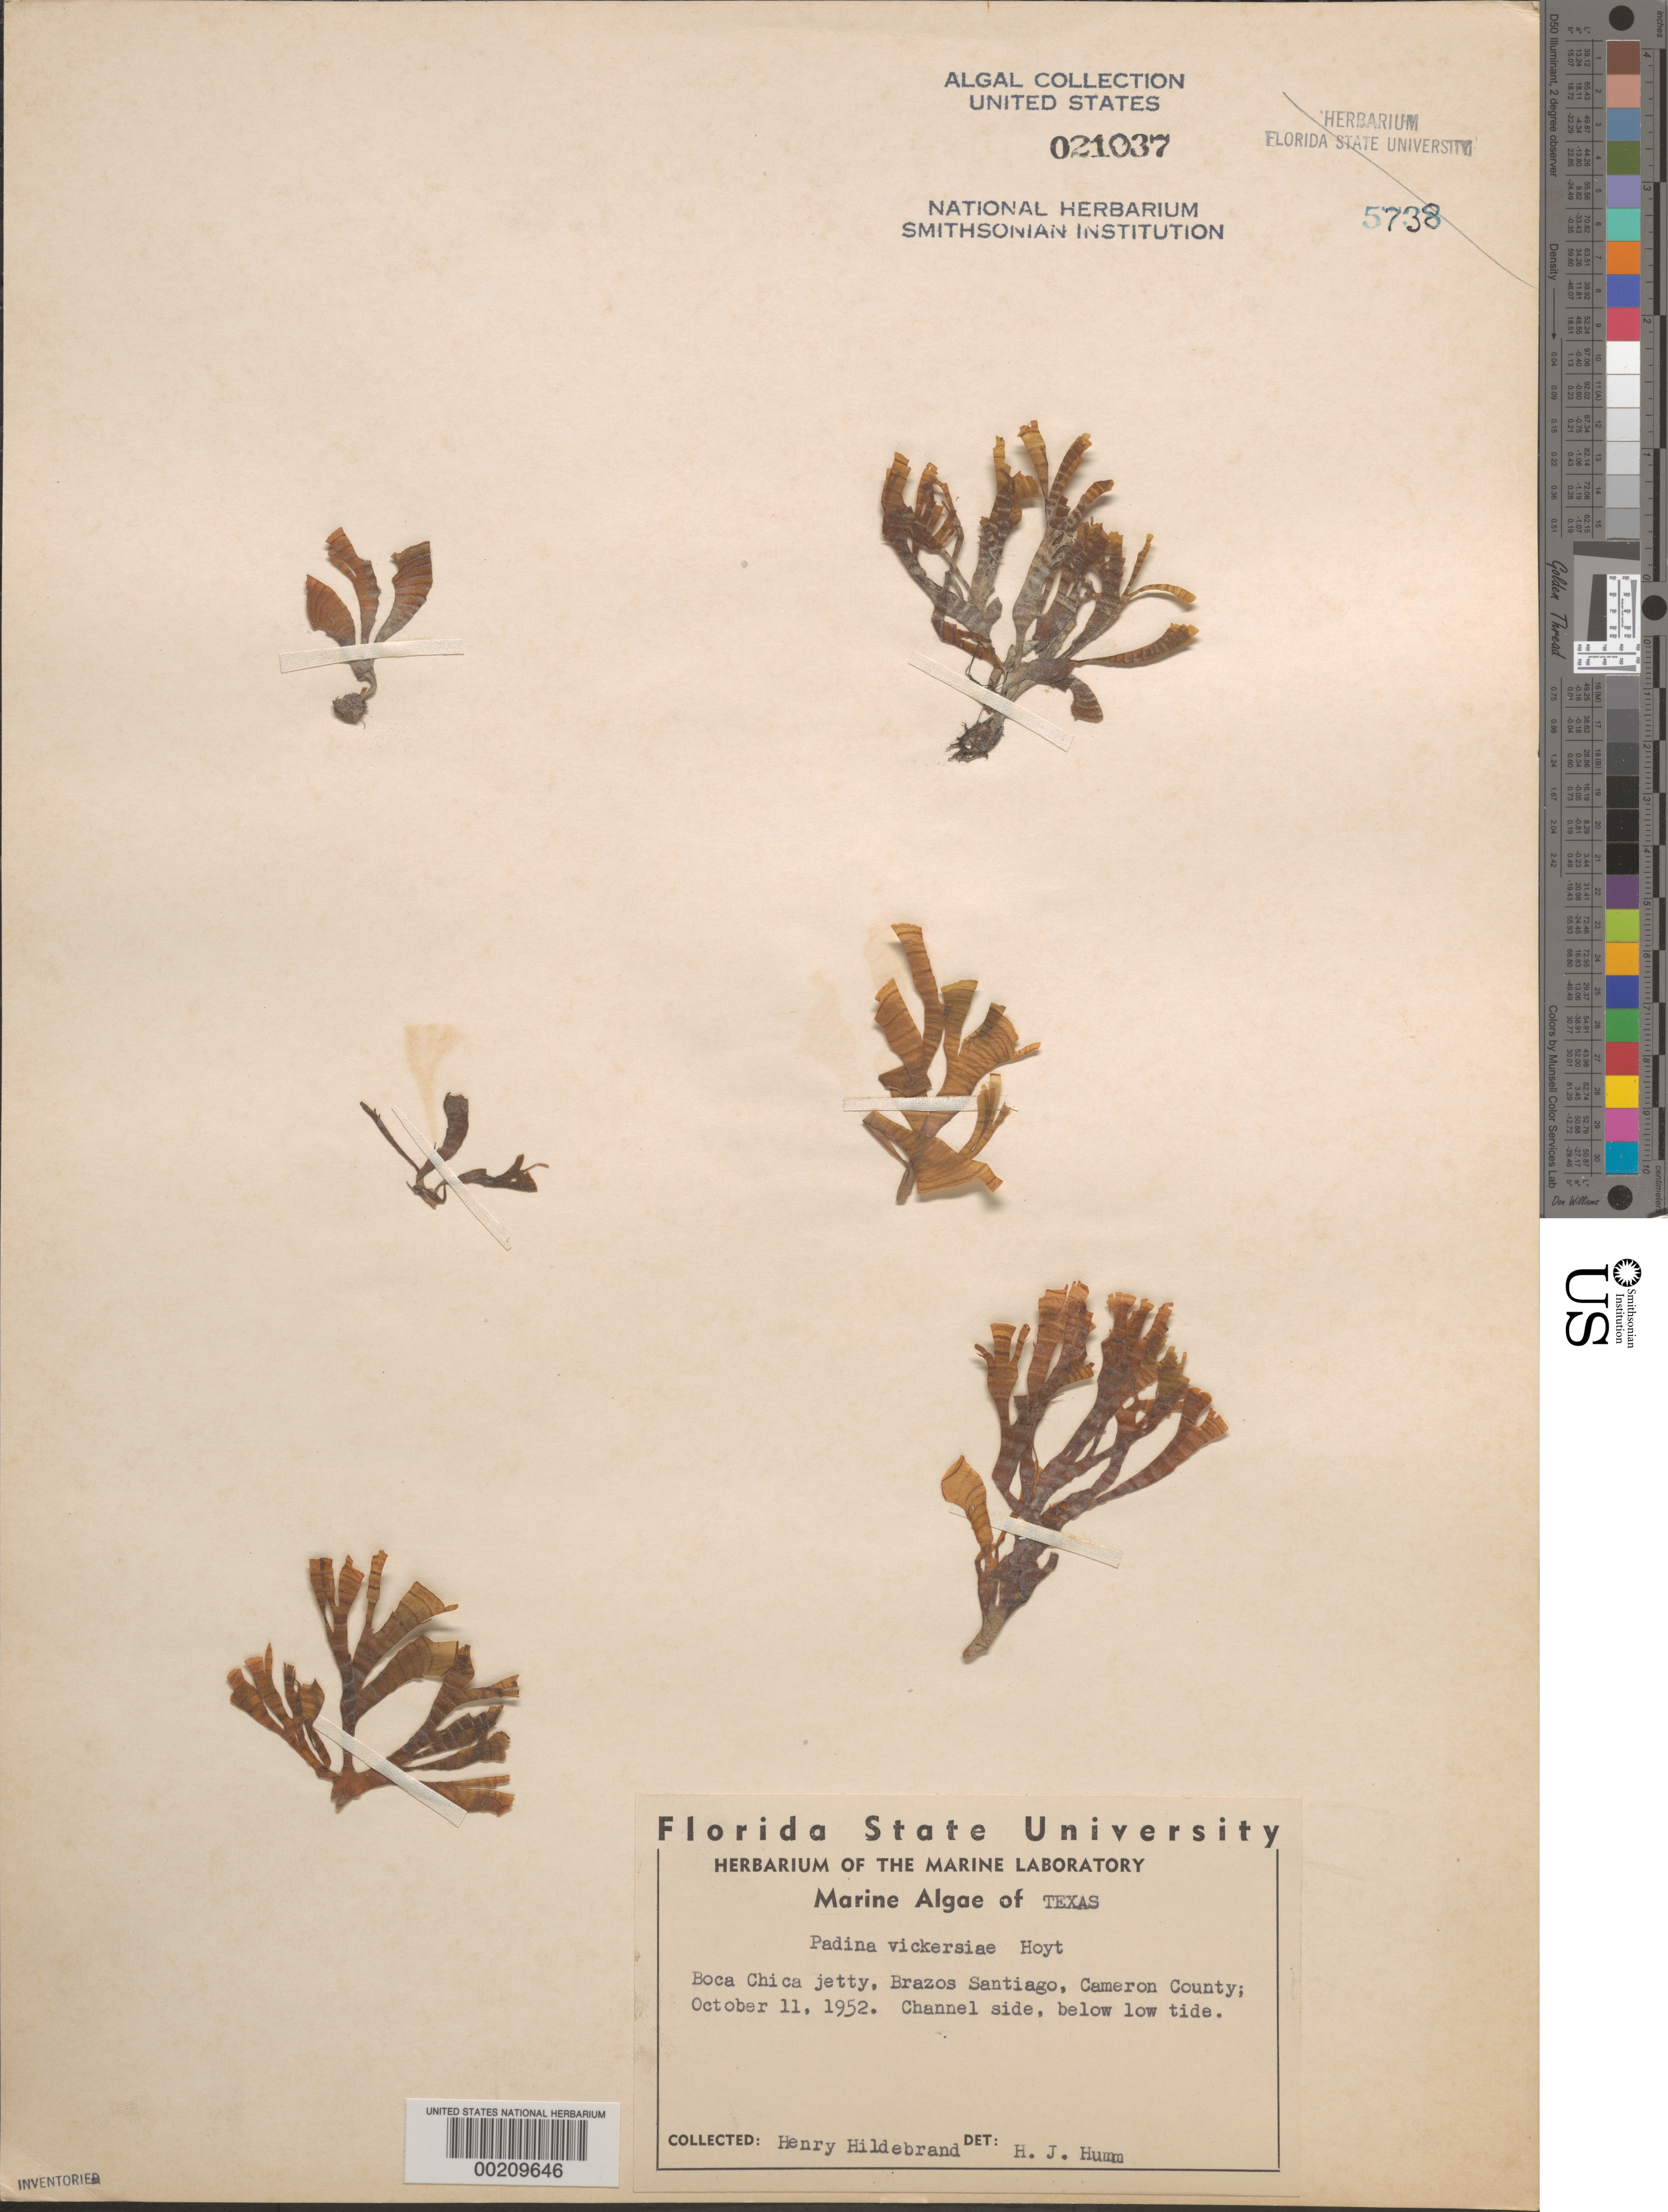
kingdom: Chromista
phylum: Ochrophyta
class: Phaeophyceae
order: Dictyotales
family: Dictyotaceae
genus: Padina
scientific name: Padina gymnospora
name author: (Kütz.) O.G. Sond.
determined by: Algae name updating Project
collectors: H. Hildebrand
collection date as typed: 11 Oct 1952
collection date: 1952-10-11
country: United States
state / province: Texas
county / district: Cameron County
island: Brazos Island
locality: Boca Chica jetty, Brazos Santiago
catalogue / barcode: US 21037